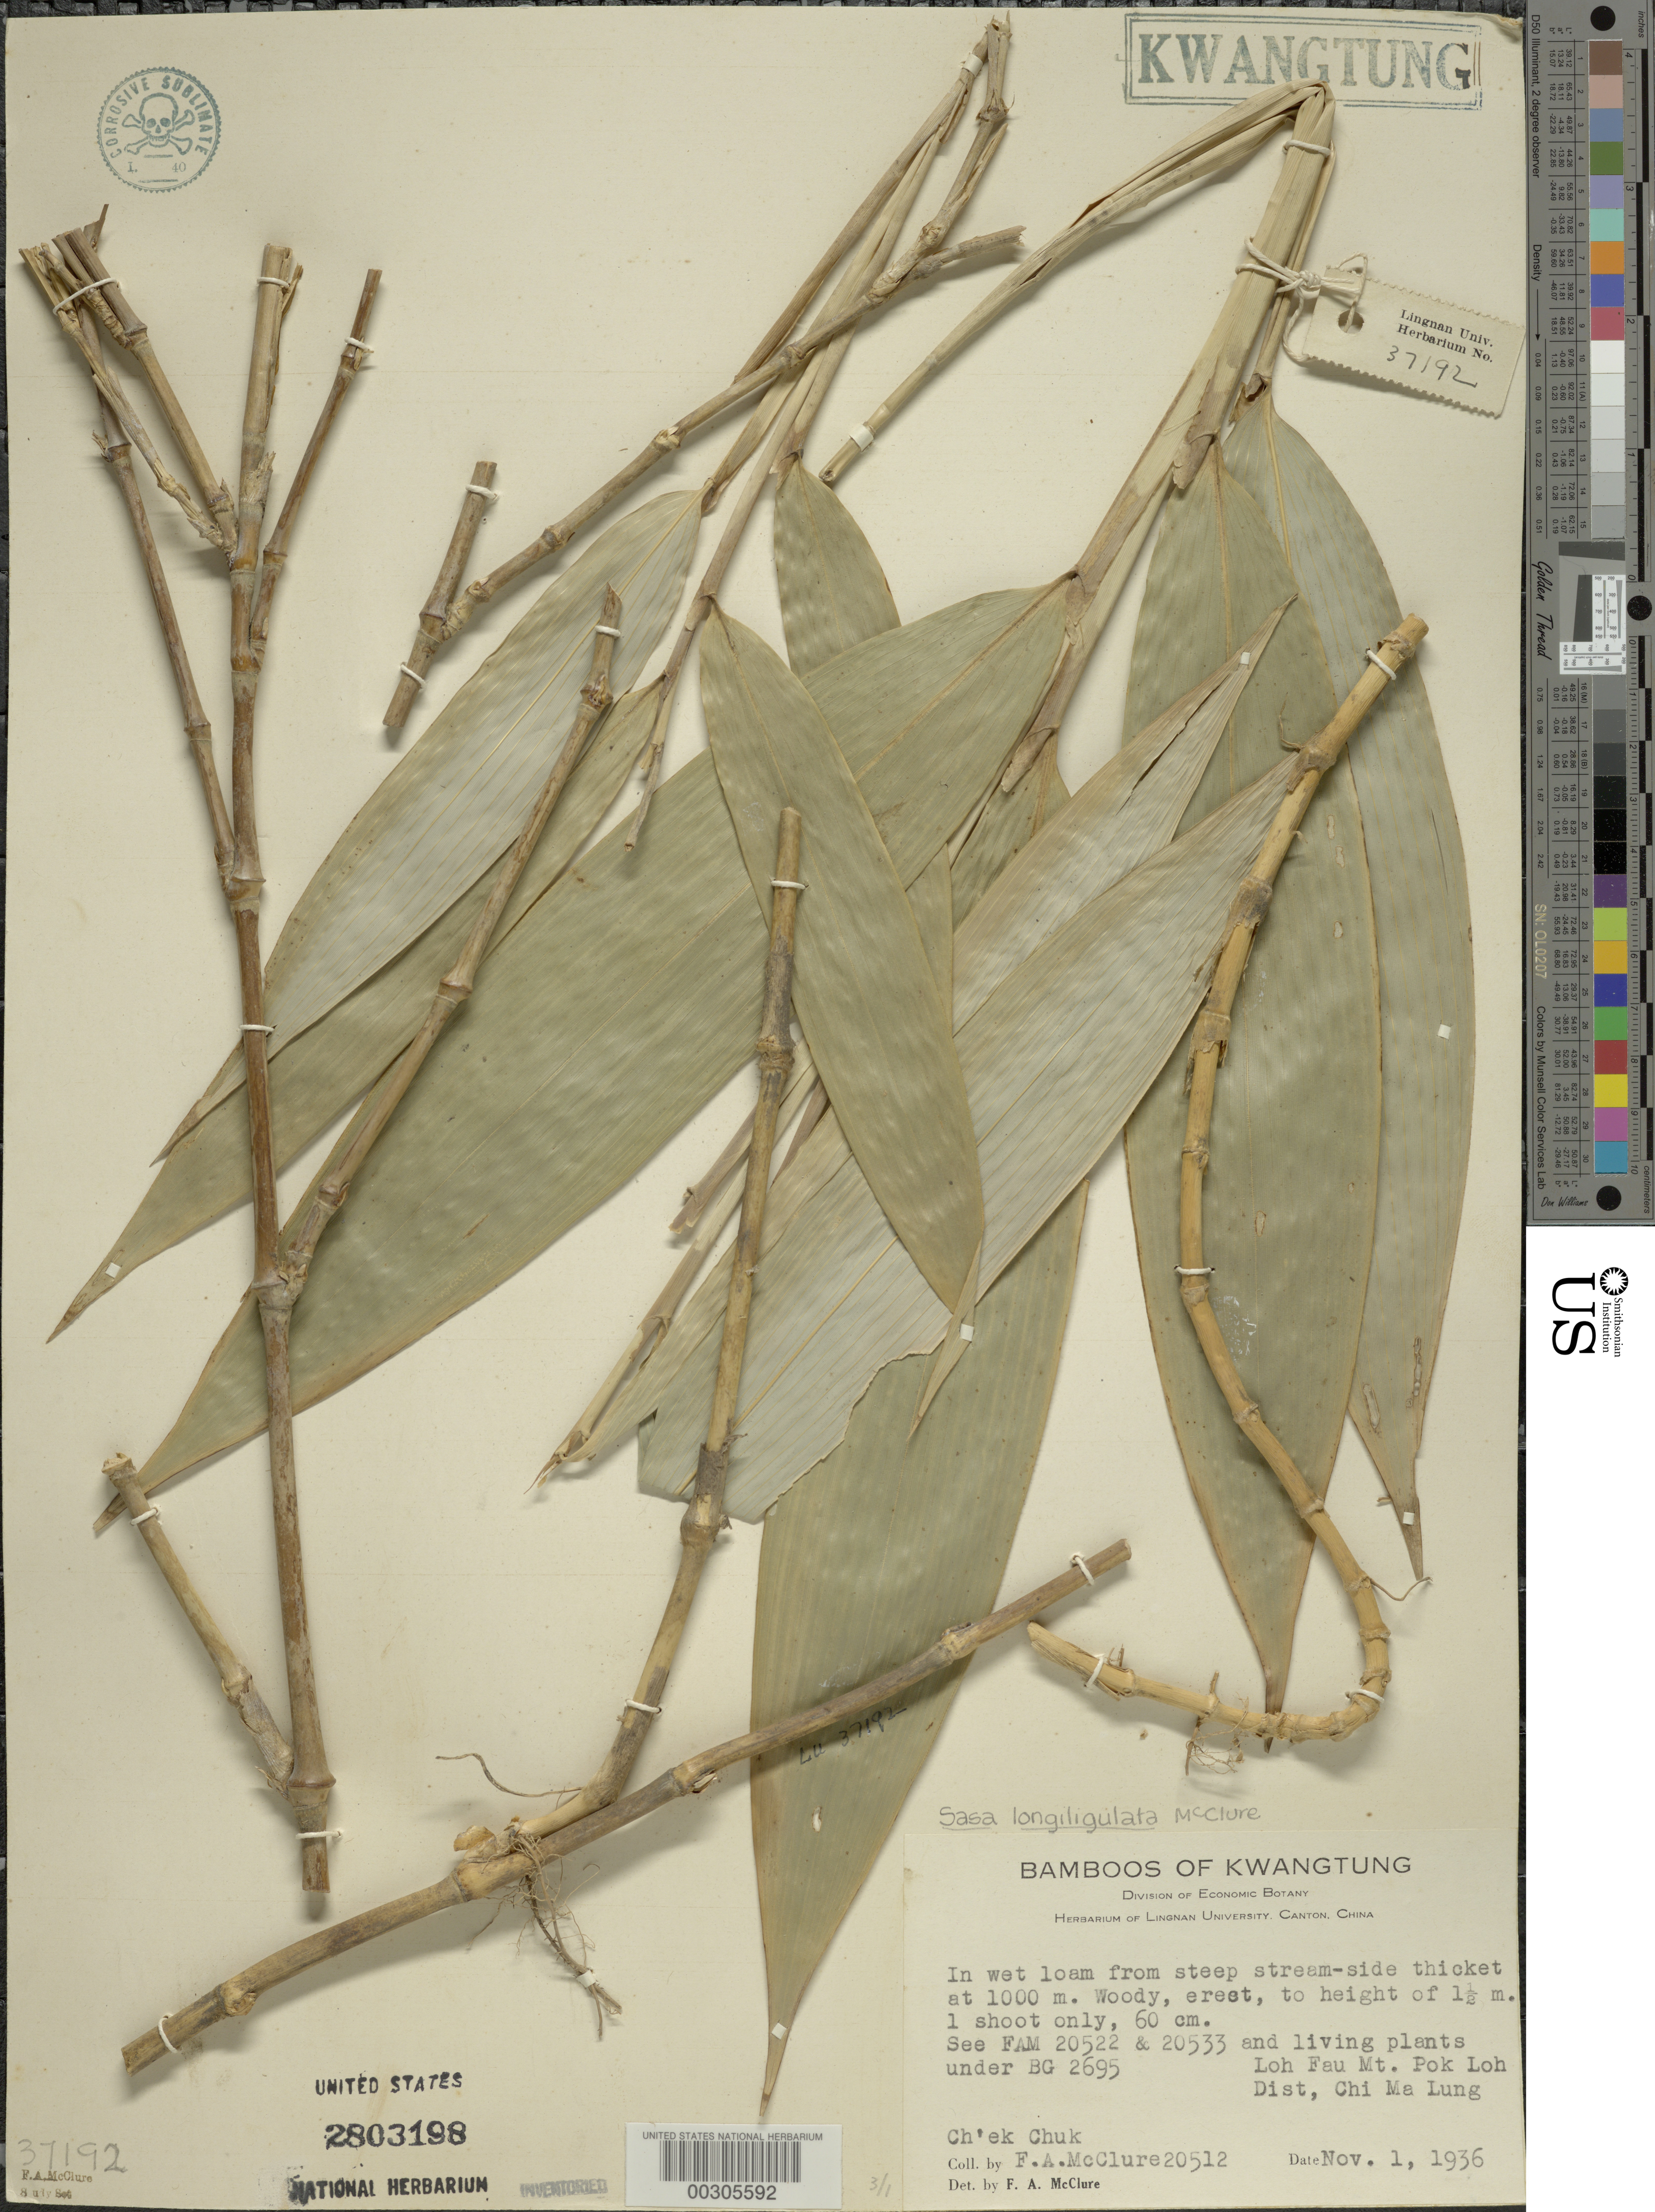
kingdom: Plantae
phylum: Tracheophyta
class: Liliopsida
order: Poales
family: Poaceae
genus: Sasa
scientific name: Sasa longiligulata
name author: McClure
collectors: F. A. McClure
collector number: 20512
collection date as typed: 01 Nov 1936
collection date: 1936-11-01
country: China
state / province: Guangdong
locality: Chi ma lung, pok loh, loh fau mt.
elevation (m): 1000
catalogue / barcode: US 2803198